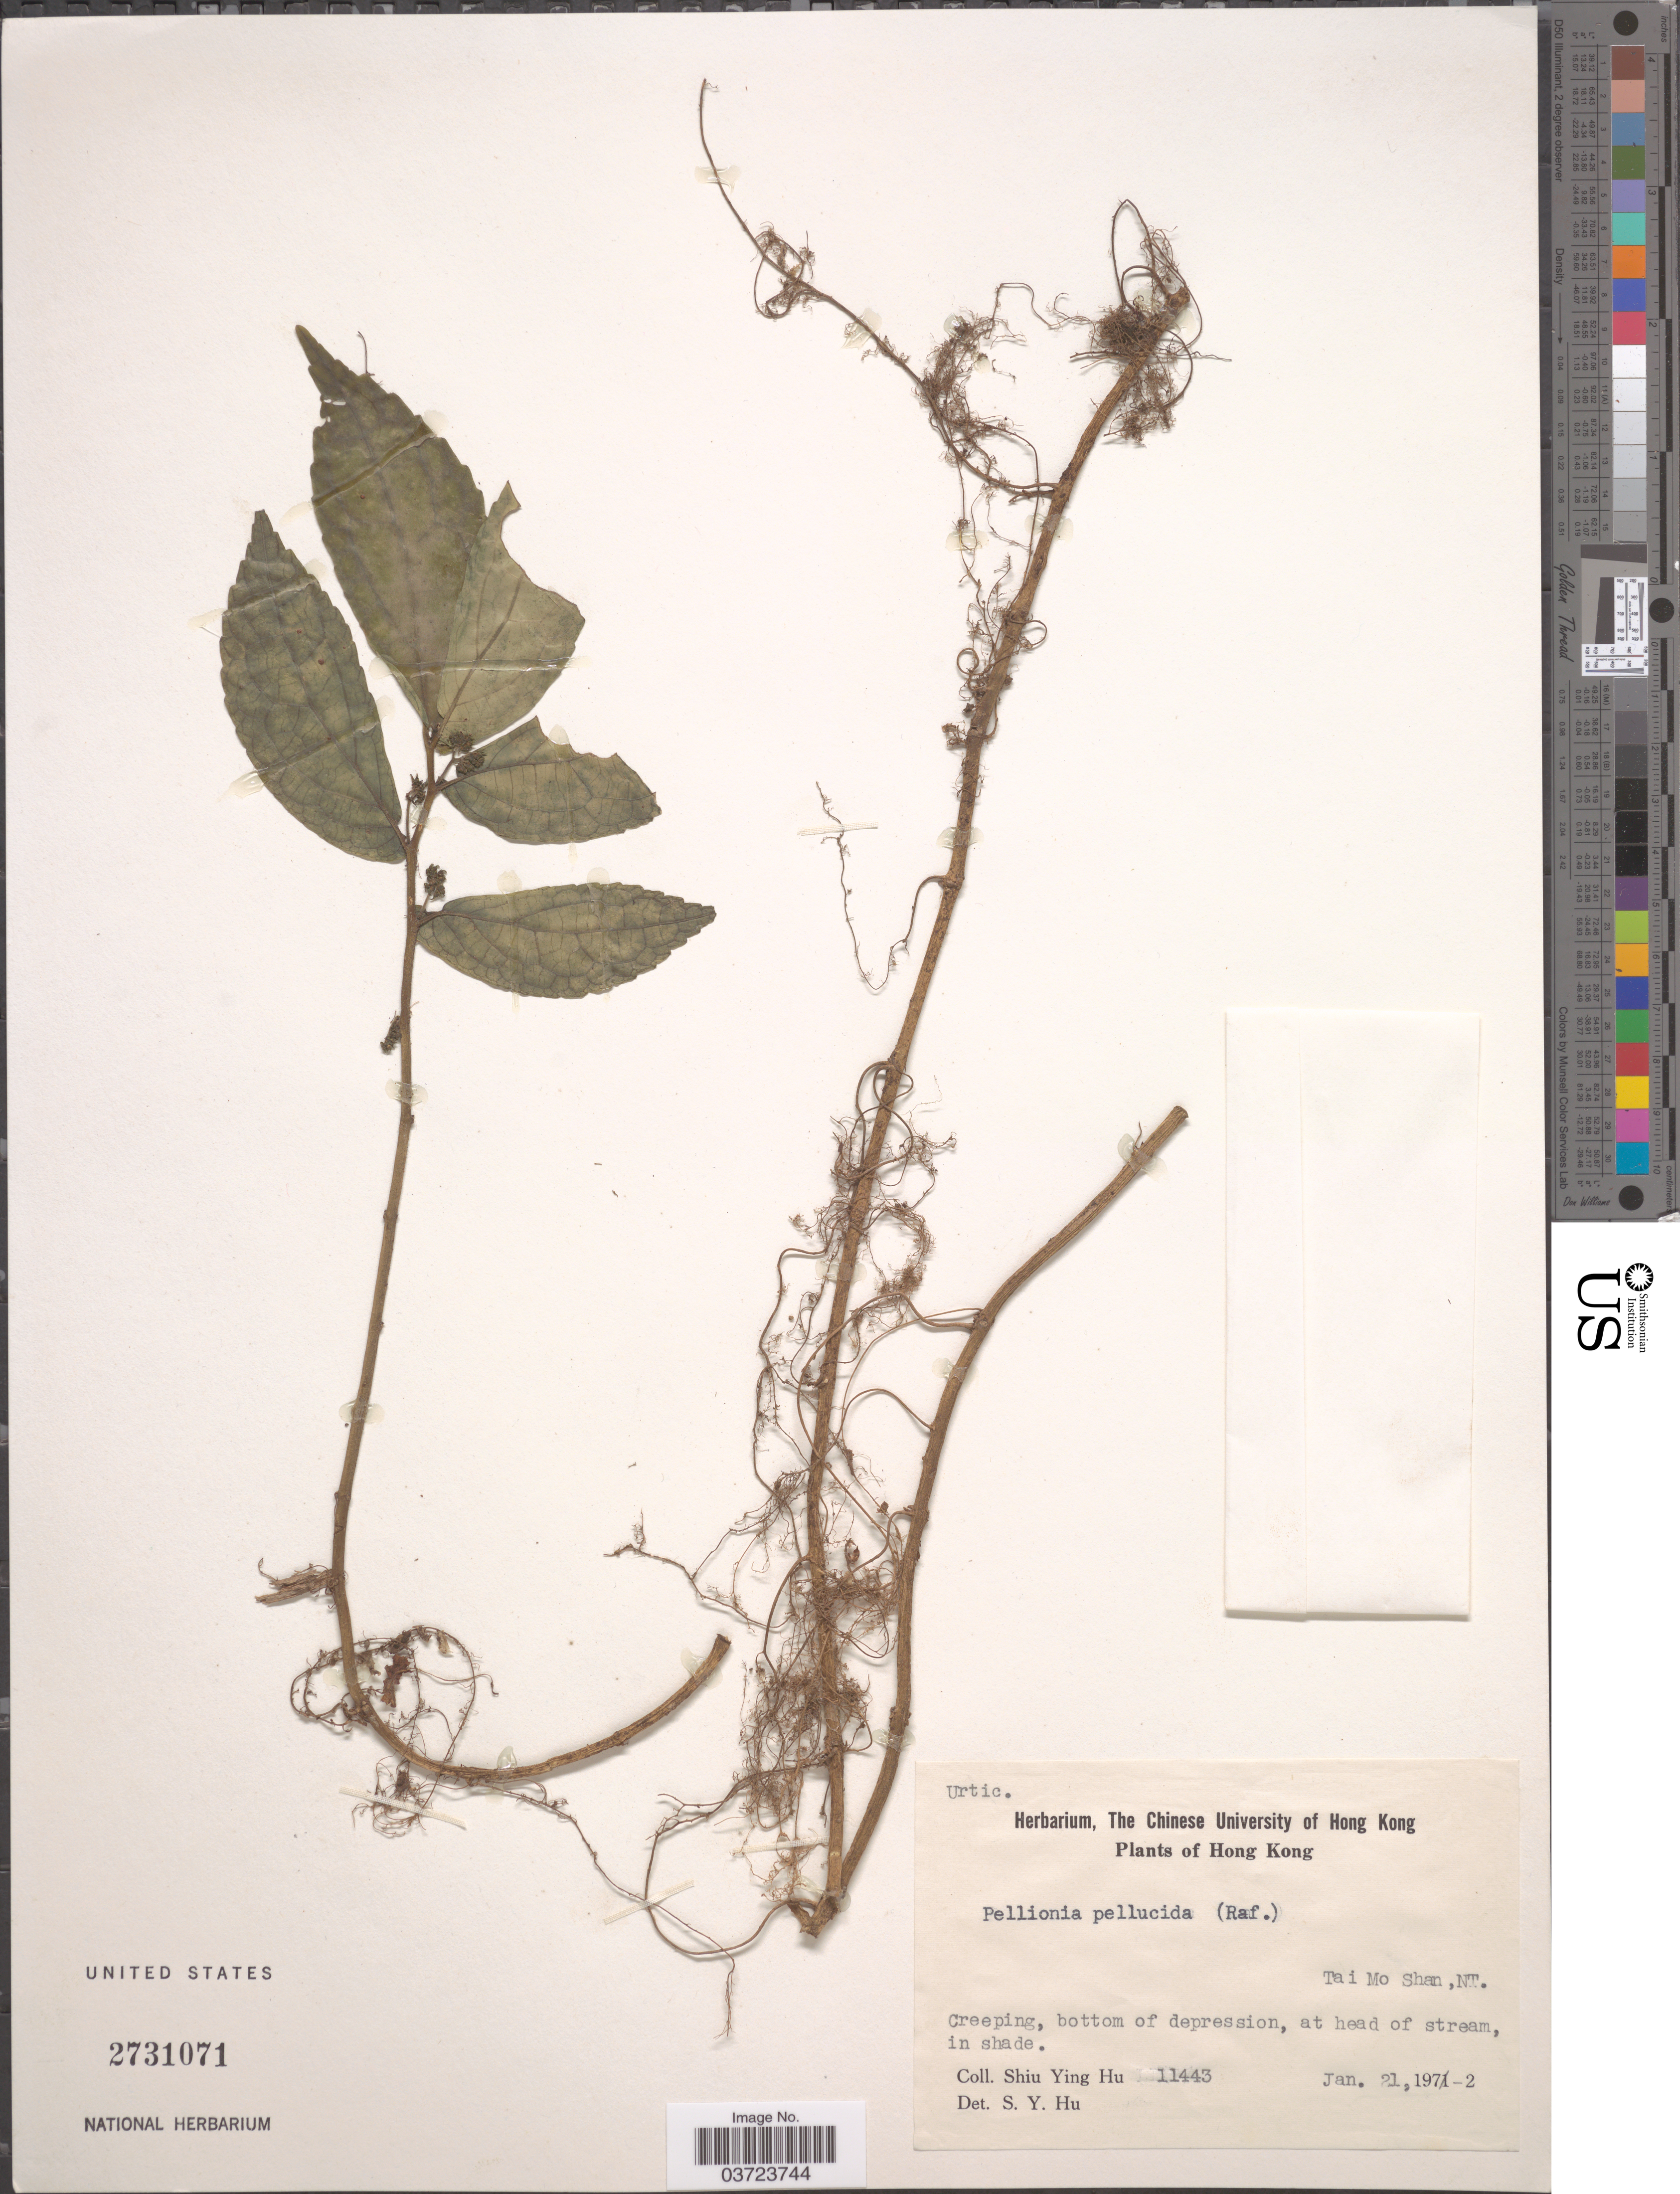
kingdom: Plantae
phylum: Tracheophyta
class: Magnoliopsida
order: Rosales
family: Urticaceae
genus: Pellionia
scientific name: Pellionia pellucida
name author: (Raf.) Merr.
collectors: S. Y. Hu & S. Y. Hu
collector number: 11443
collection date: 1972-01-21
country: China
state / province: Hong Kong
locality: Tai Mo Shan, NT.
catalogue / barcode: US 2731071